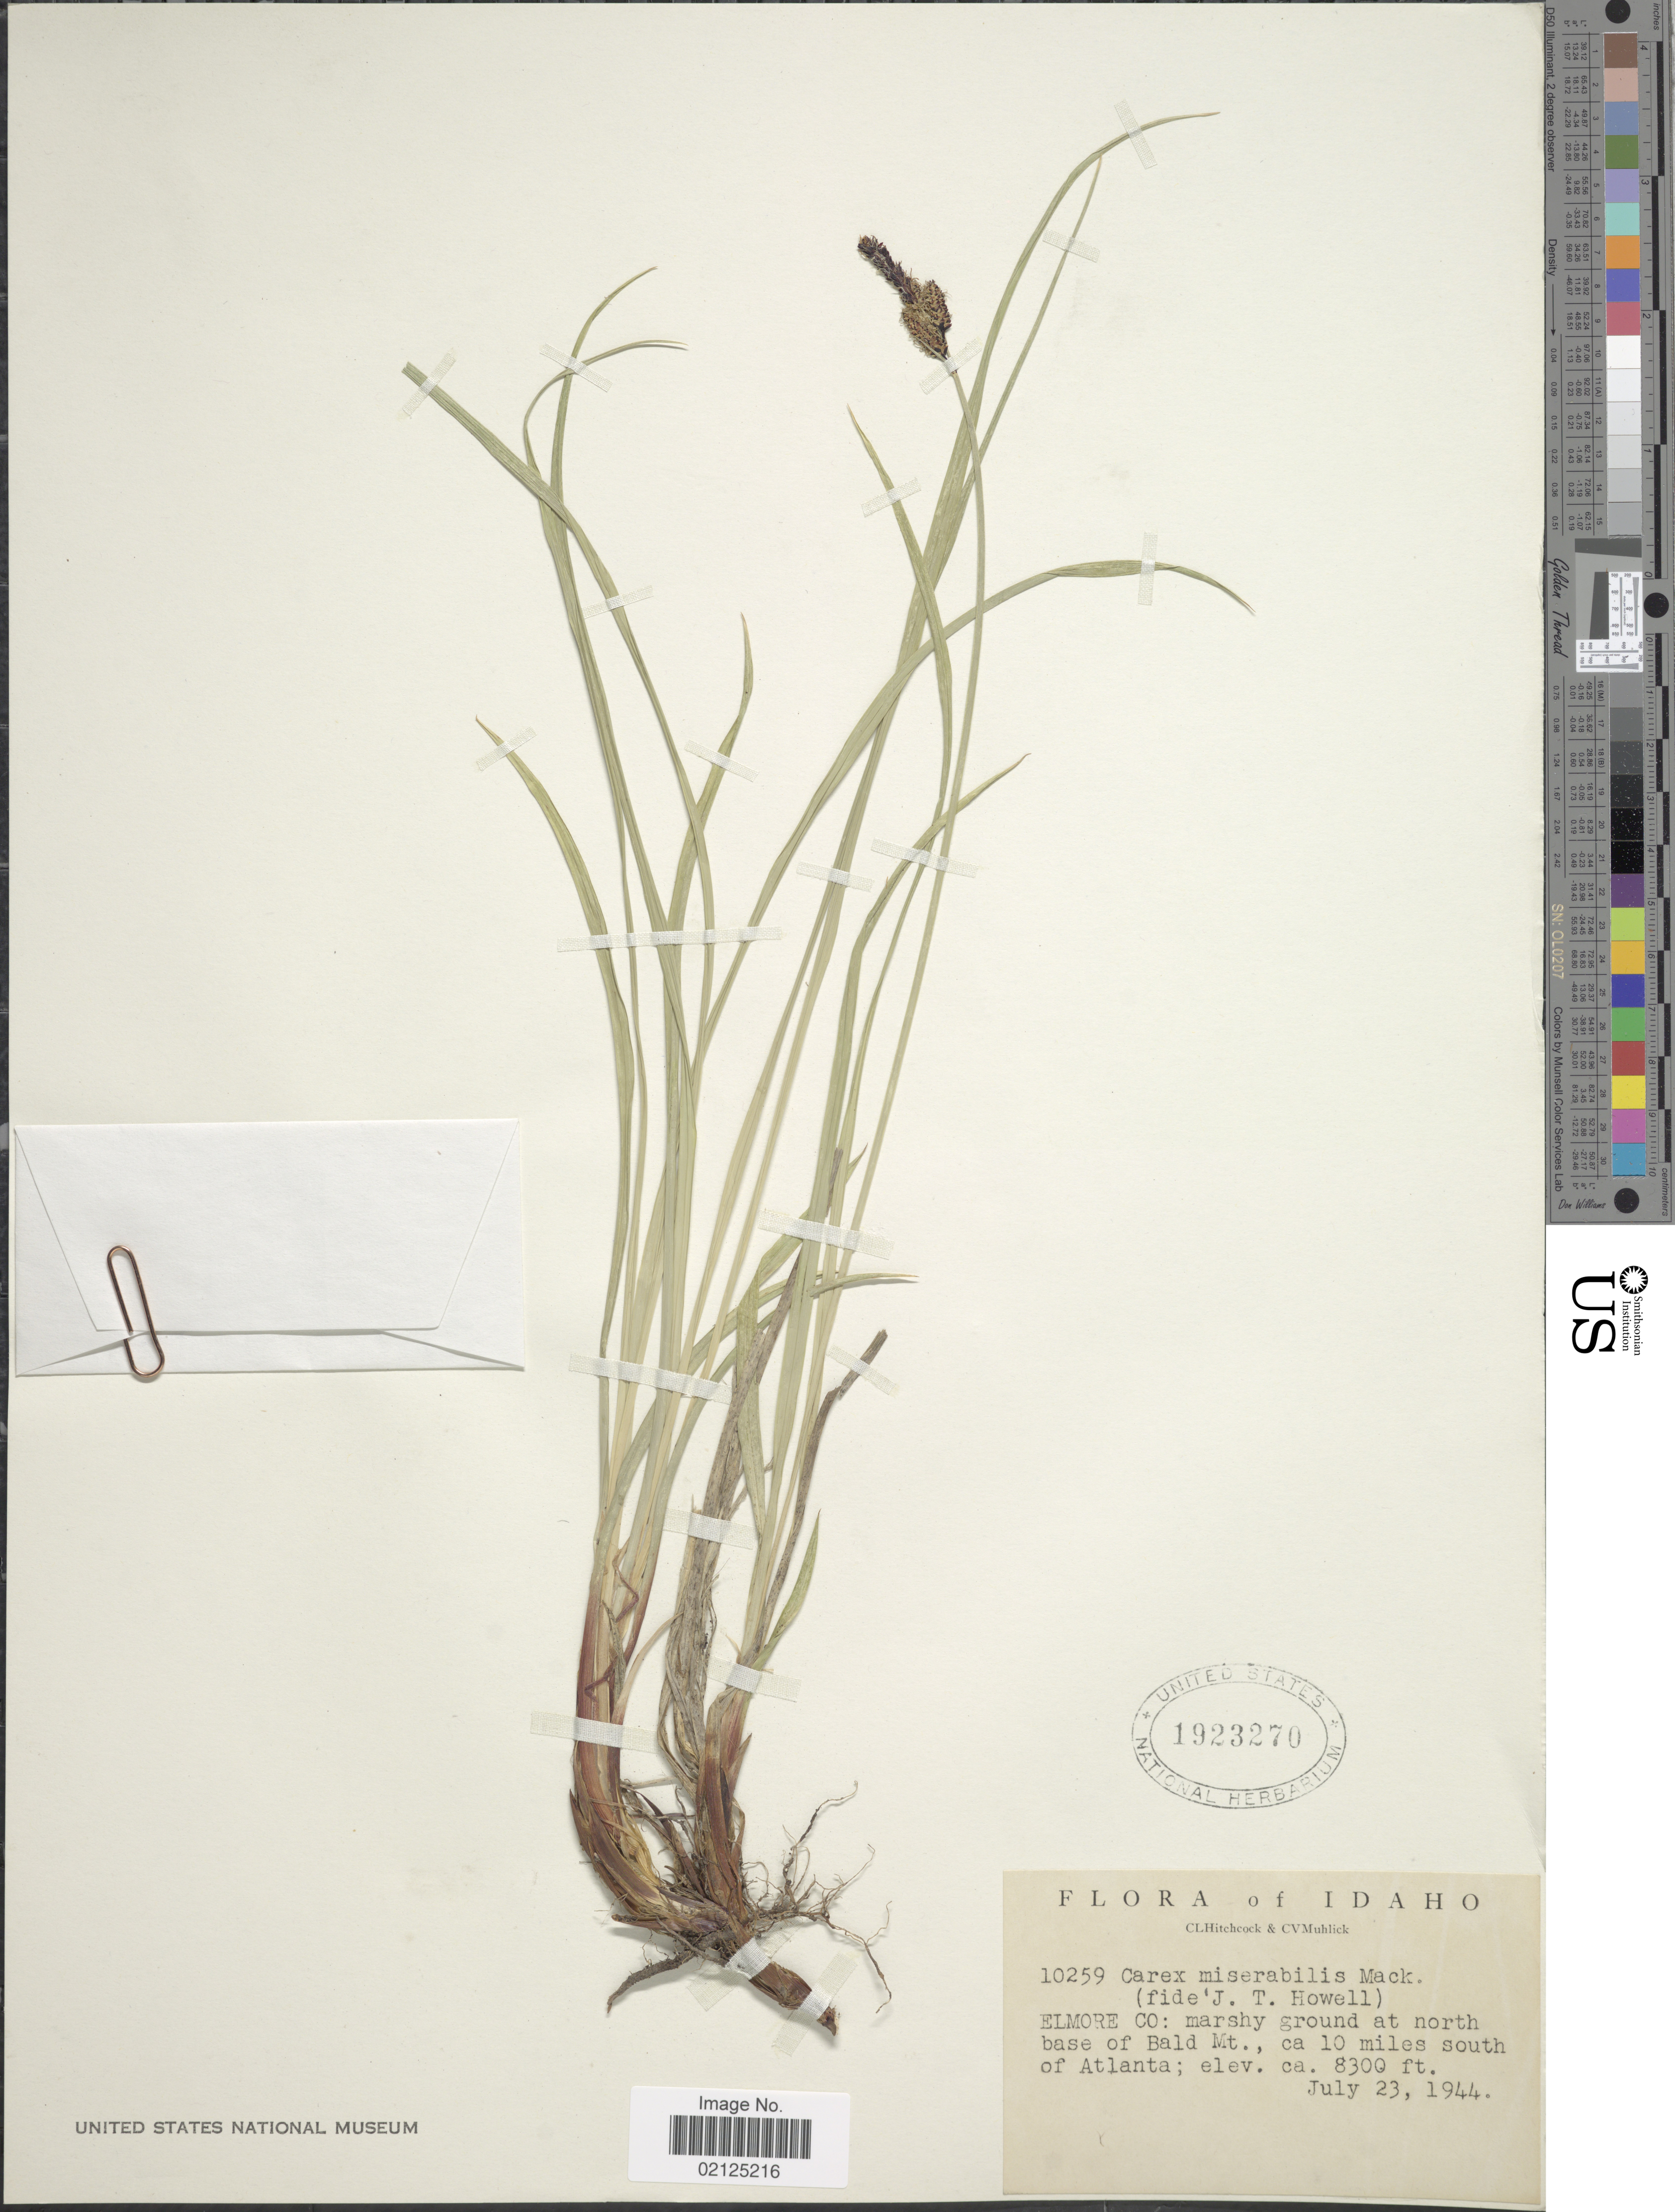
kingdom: Plantae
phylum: Tracheophyta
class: Liliopsida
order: Poales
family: Cyperaceae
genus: Carex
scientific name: Carex scopulorum var. prionophylla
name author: (Holm) L.A. Standl.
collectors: C. L. Hitchcock & C. V. Muhlick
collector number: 10259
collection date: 1944-07-23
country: United States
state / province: Idaho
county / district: Elmore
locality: marshy ground at north base of Bald Mt., ca. 10 miles south of Atlanta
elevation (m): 2530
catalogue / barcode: US 1923270